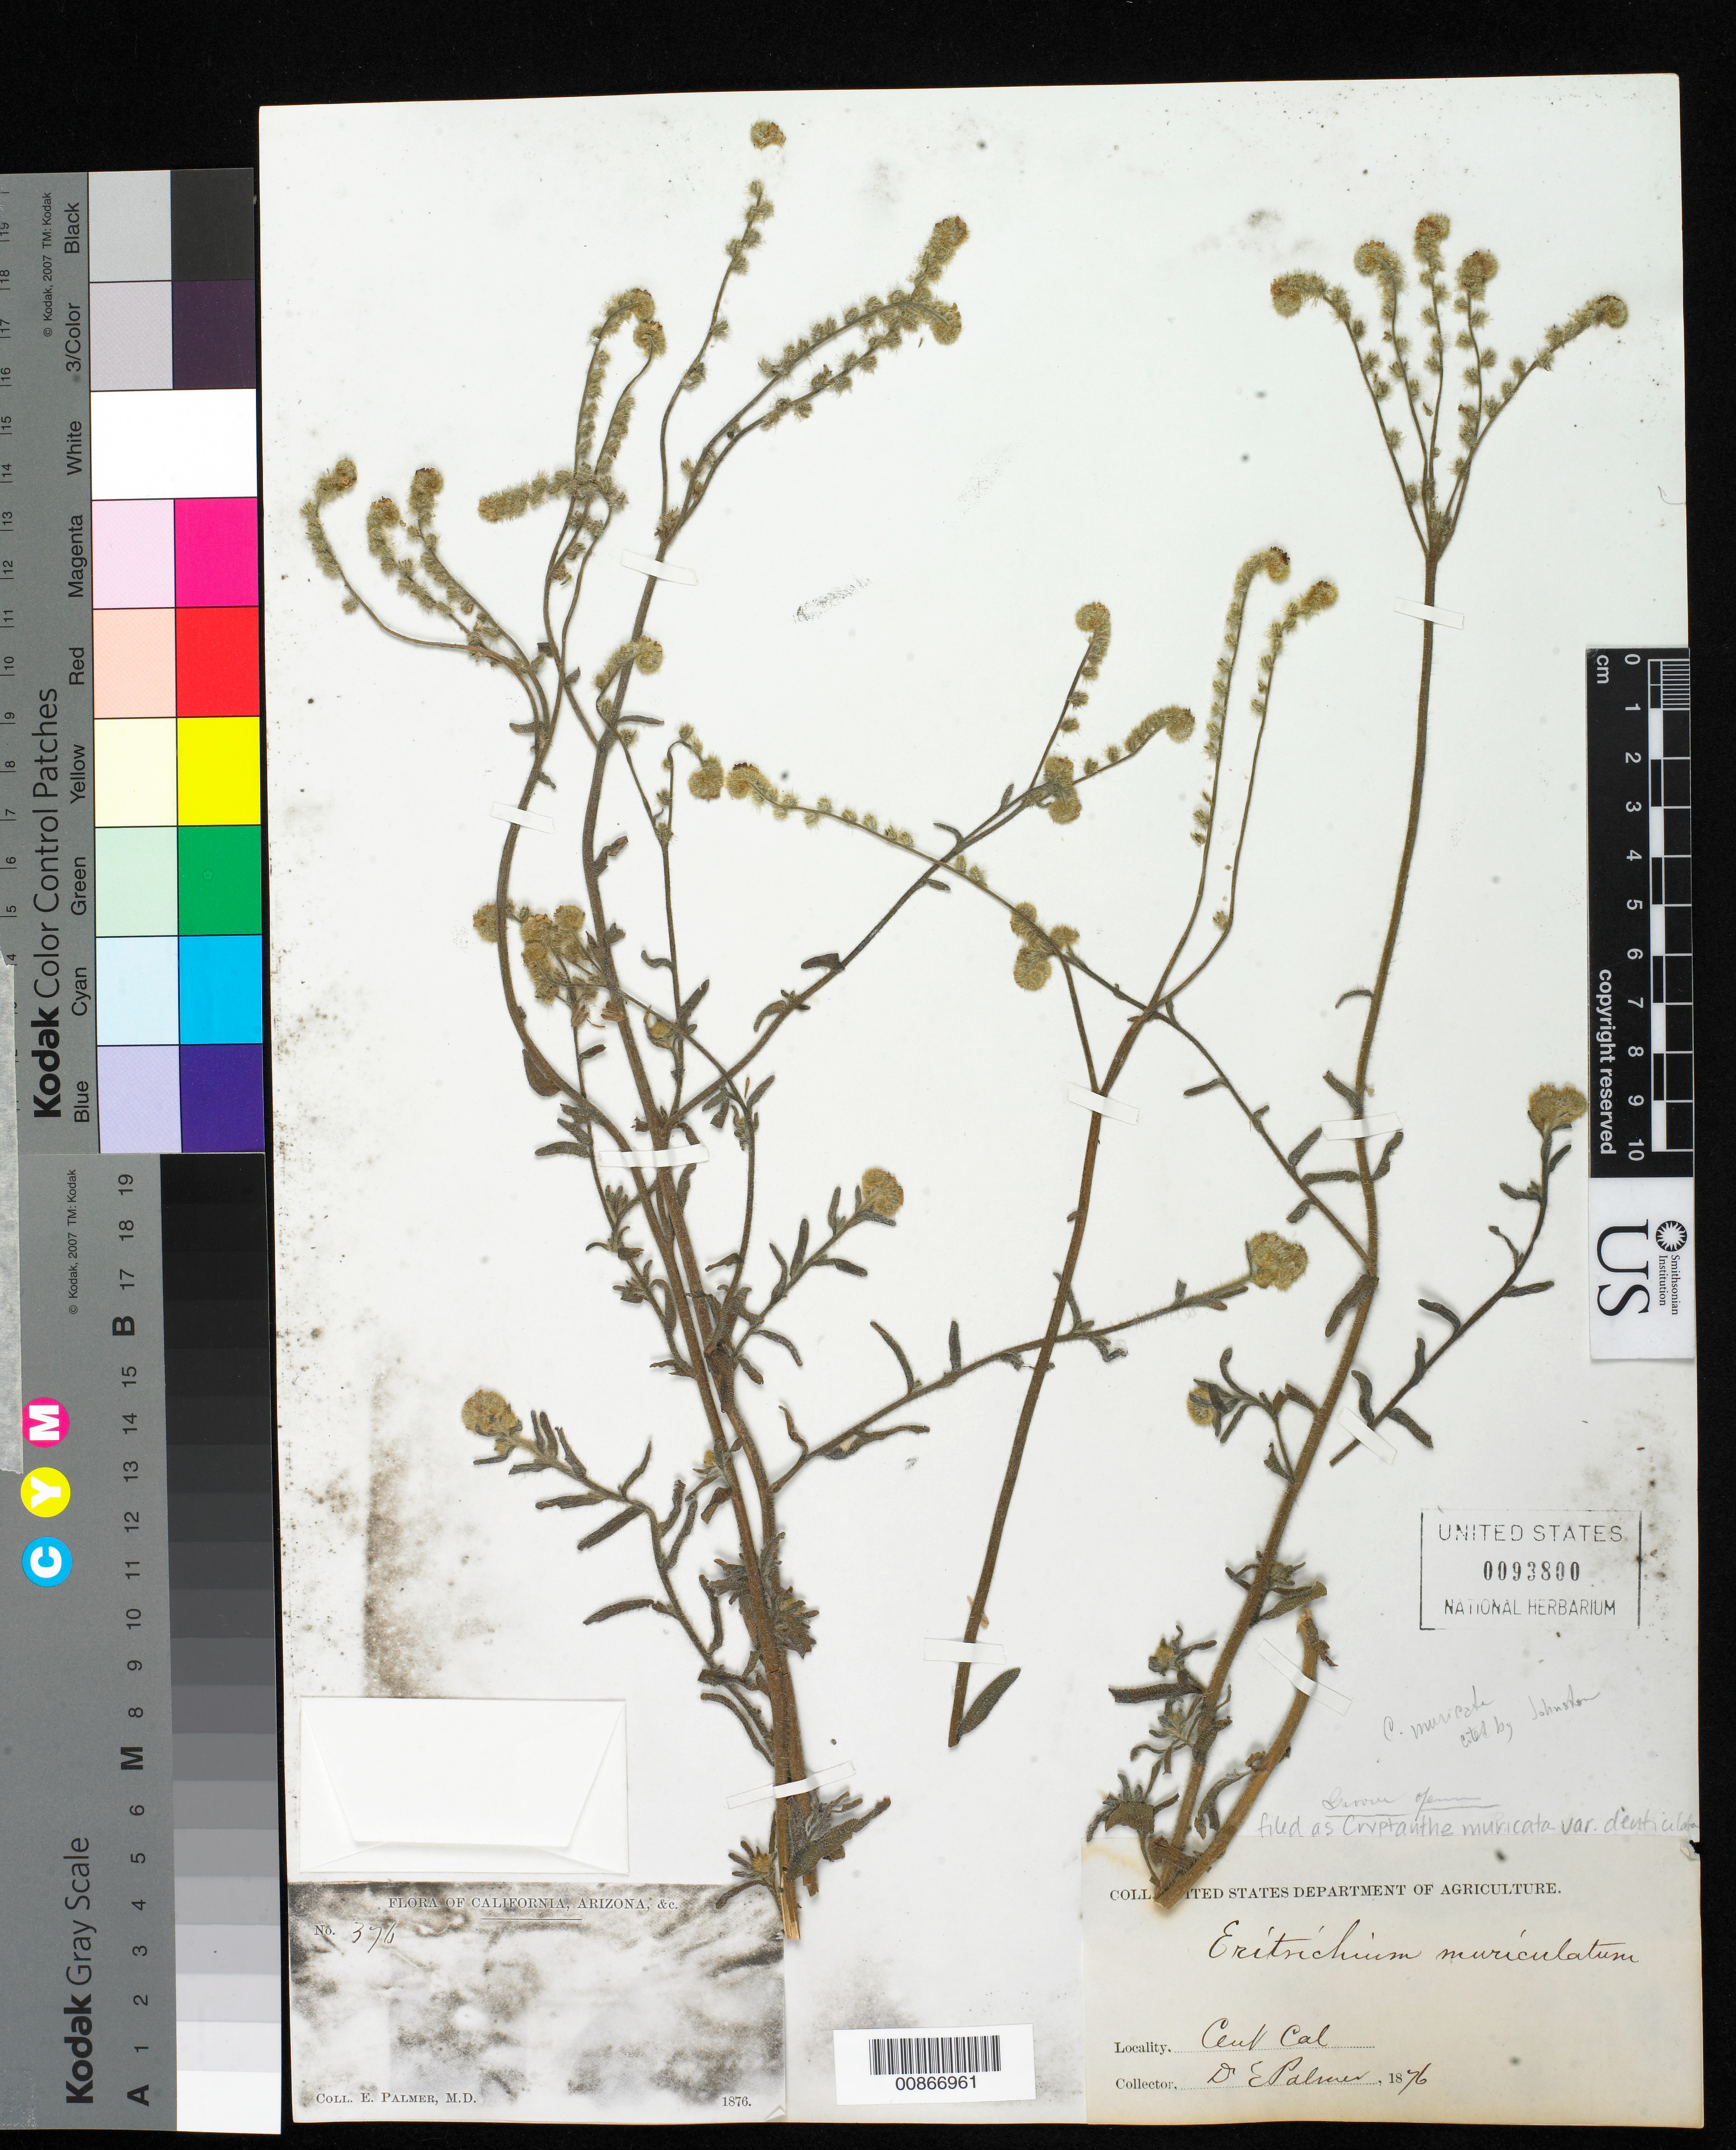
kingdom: Plantae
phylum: Tracheophyta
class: Magnoliopsida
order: Boraginales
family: Boraginaceae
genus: Cryptantha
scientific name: Cryptantha muricata var. denticulata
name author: (Greene) I.M. Johnst.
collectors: E. Palmer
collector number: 376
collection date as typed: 1876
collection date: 1876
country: United States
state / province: California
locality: Central California.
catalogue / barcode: US 93800